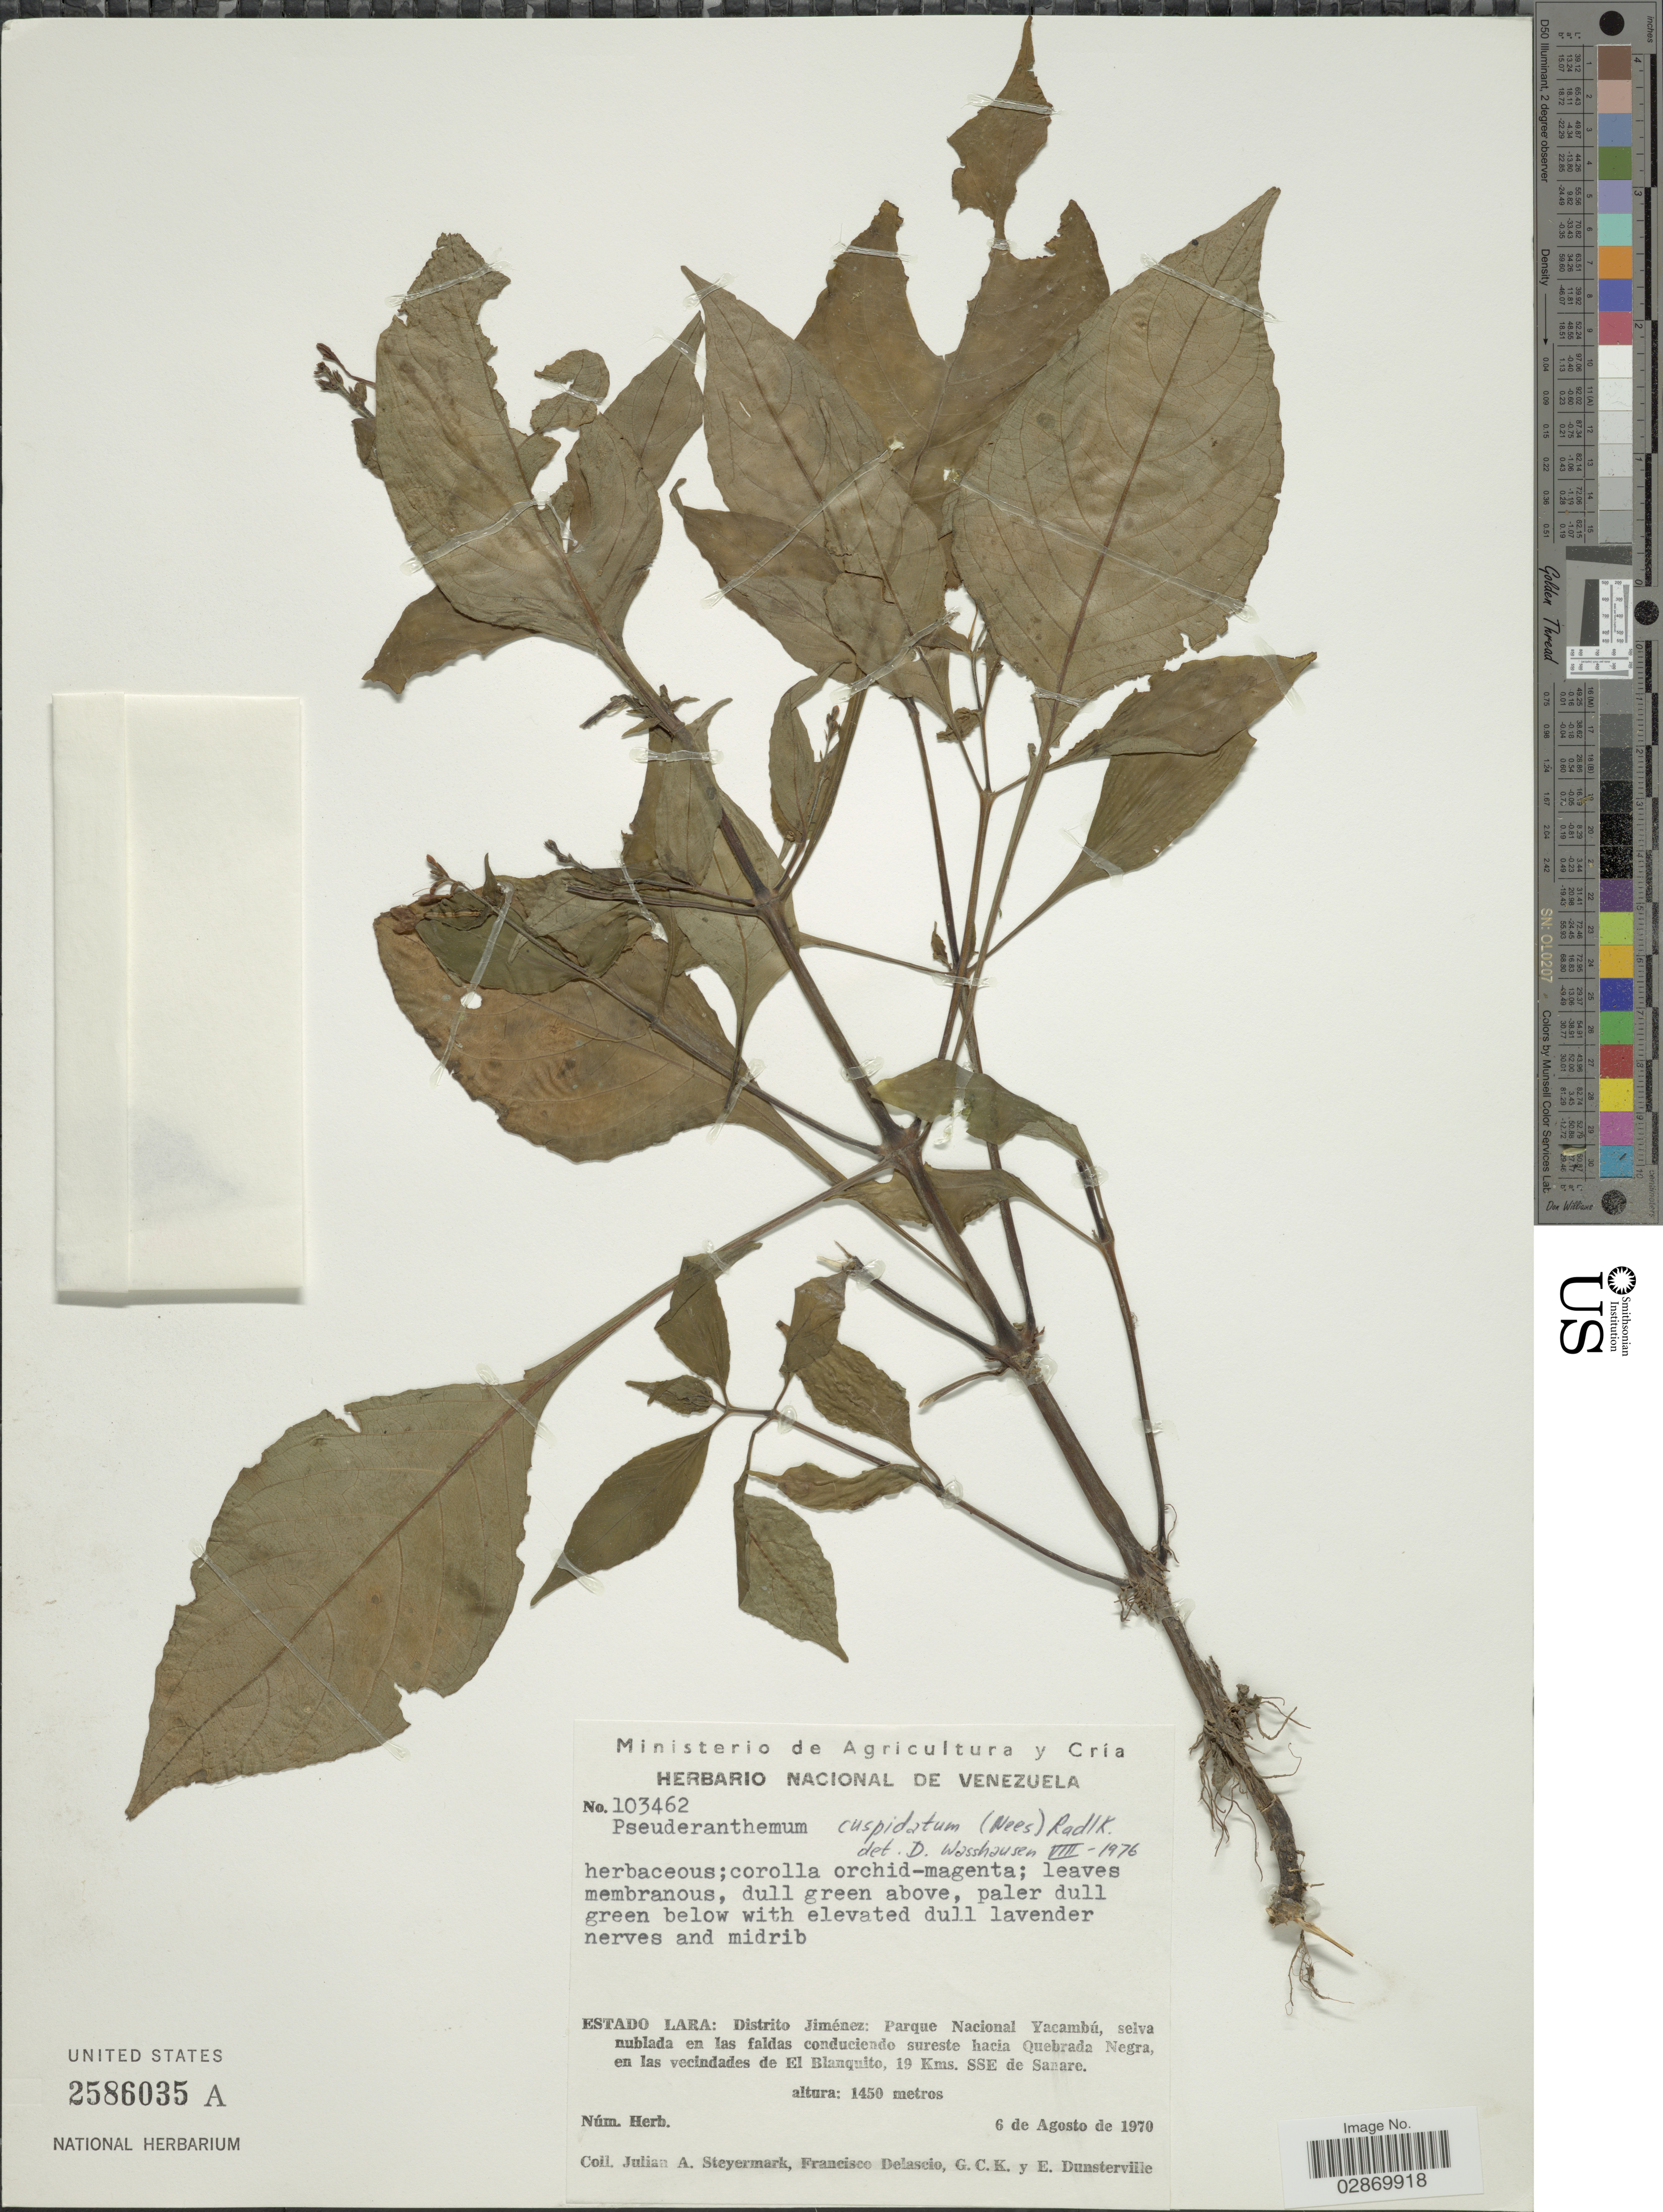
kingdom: Plantae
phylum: Tracheophyta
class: Magnoliopsida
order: Lamiales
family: Acanthaceae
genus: Pseuderanthemum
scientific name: Pseuderanthemum cuspidatum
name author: (Nees) Radlk. ex Lindau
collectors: J. Steyermark, F. Delascio, G. C. K. Dunsterville & E. Dunsterville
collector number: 103462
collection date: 1970-08-06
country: Venezuela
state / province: Lara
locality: Distrito Jiménez, Parque Nacional Yacambú, selva nublada en las faldas conduciendo sureste hacia Quebrada Negra, en las vecindades de El Blanquito, 19 Kms. SSE de Sanare.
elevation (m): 1450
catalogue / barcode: US 2586035A